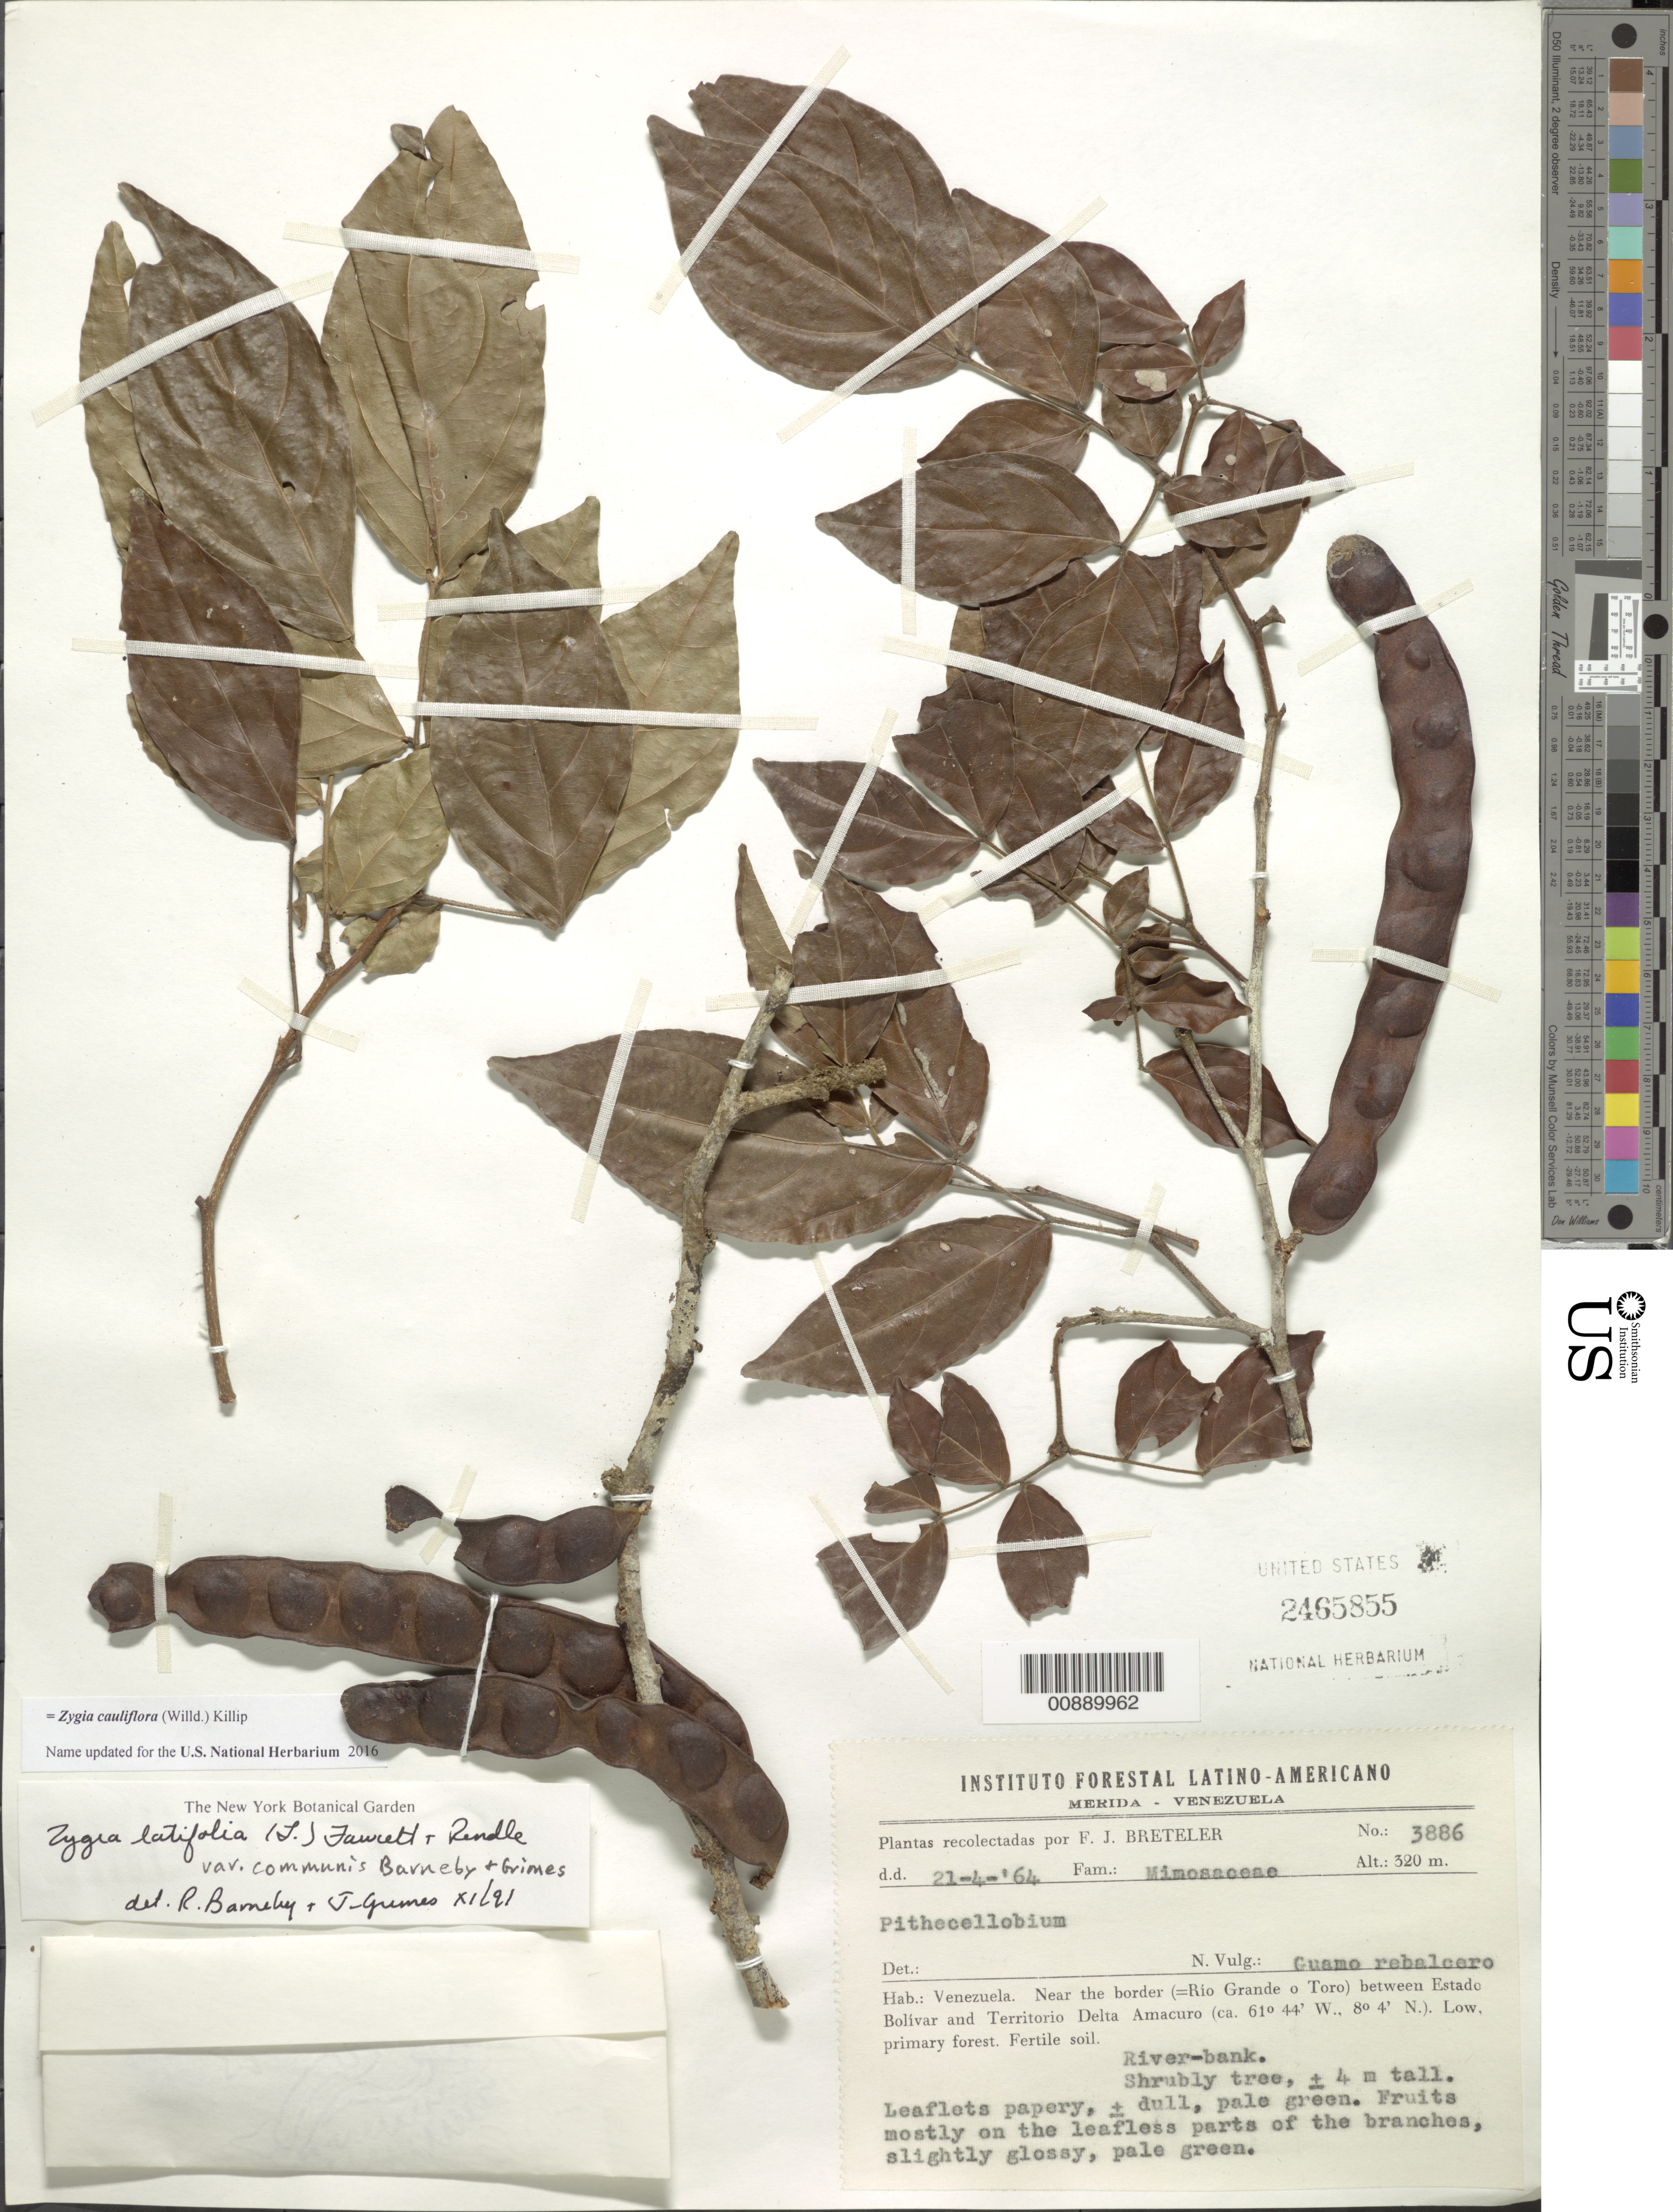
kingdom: Plantae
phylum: Tracheophyta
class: Magnoliopsida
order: Fabales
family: Fabaceae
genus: Zygia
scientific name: Zygia cauliflora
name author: (Willd.) Killip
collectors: F. J. Breteler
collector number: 3886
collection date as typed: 21-Apr-64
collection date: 1964-04-21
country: Venezuela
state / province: Bolívar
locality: Río Grande o Toro, near border between Estado Bolívar and Territorío Delta Amacuro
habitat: Low, primary forest, fertile soil; river-bank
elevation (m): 320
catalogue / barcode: US 2465855